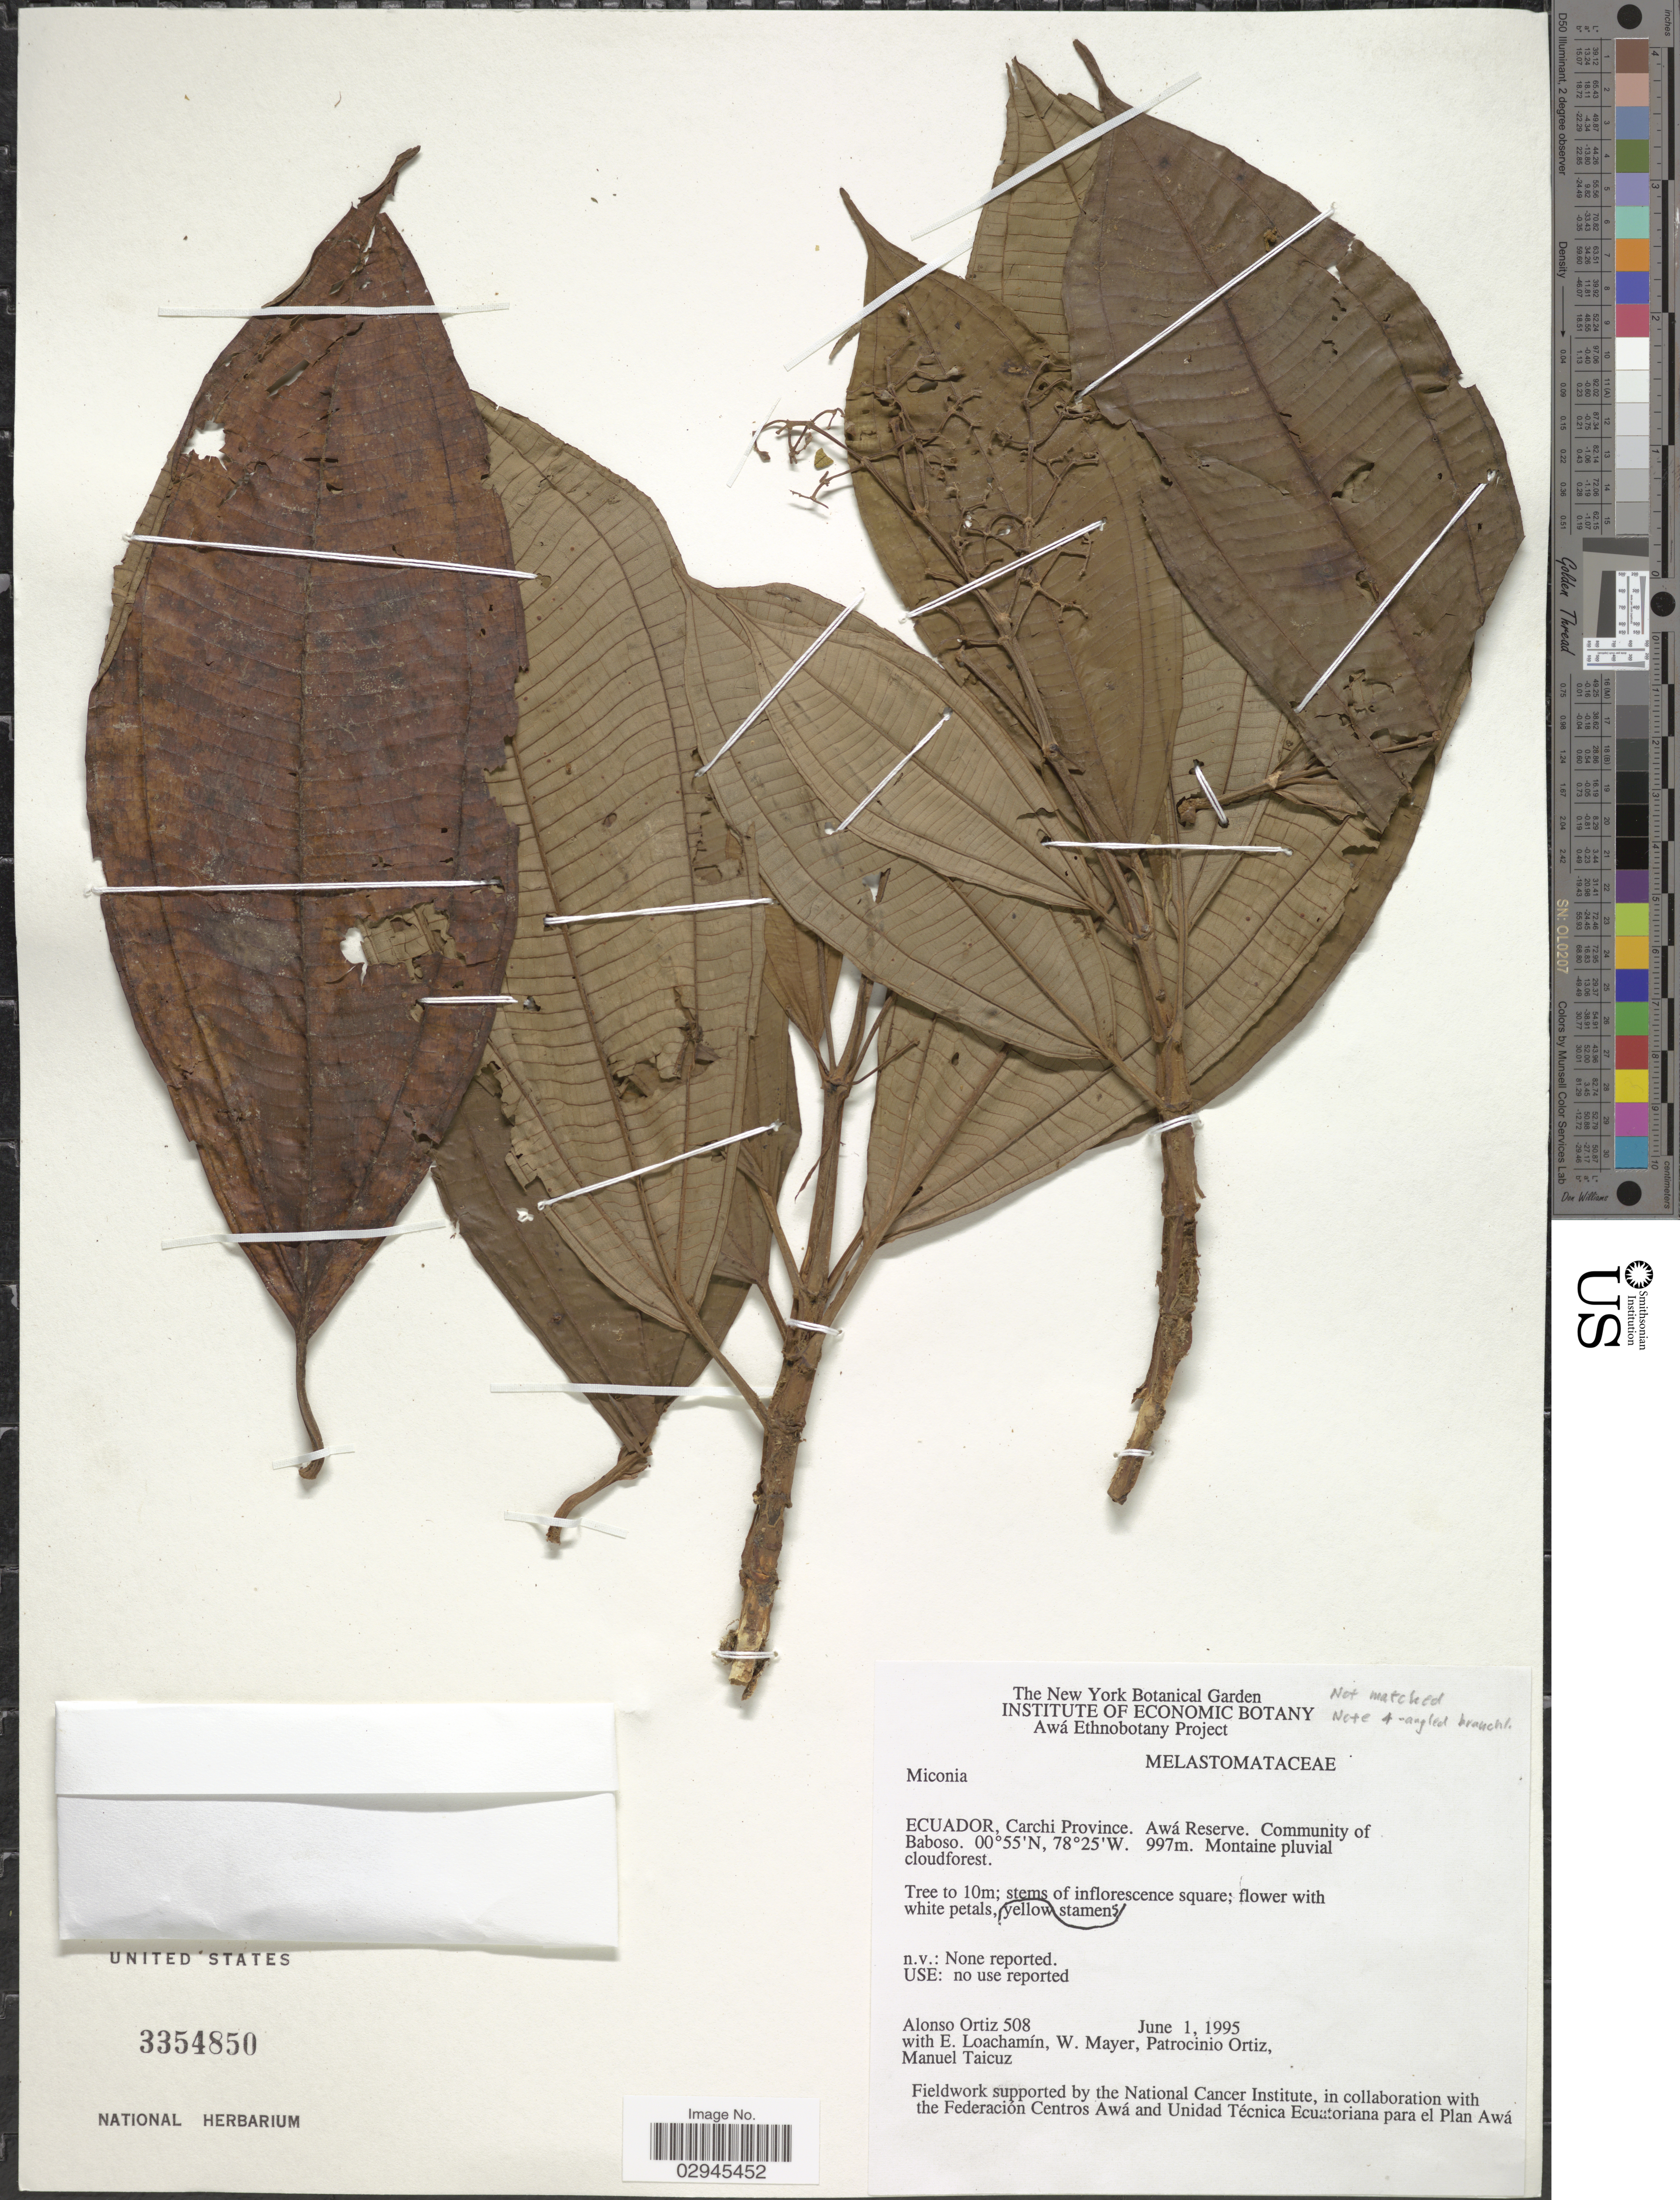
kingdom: Plantae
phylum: Tracheophyta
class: Magnoliopsida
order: Myrtales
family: Melastomataceae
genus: Miconia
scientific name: Miconia sp.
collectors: A. Ortiz, E. Loachamin, E. Mayer, P. Ortiz & M. Taicuz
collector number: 508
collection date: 1995-06-01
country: Ecuador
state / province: Carchi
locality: Awá Reserve. Community of Baboso. Montaine pluvial cloudforest.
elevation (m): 997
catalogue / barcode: US 3354850